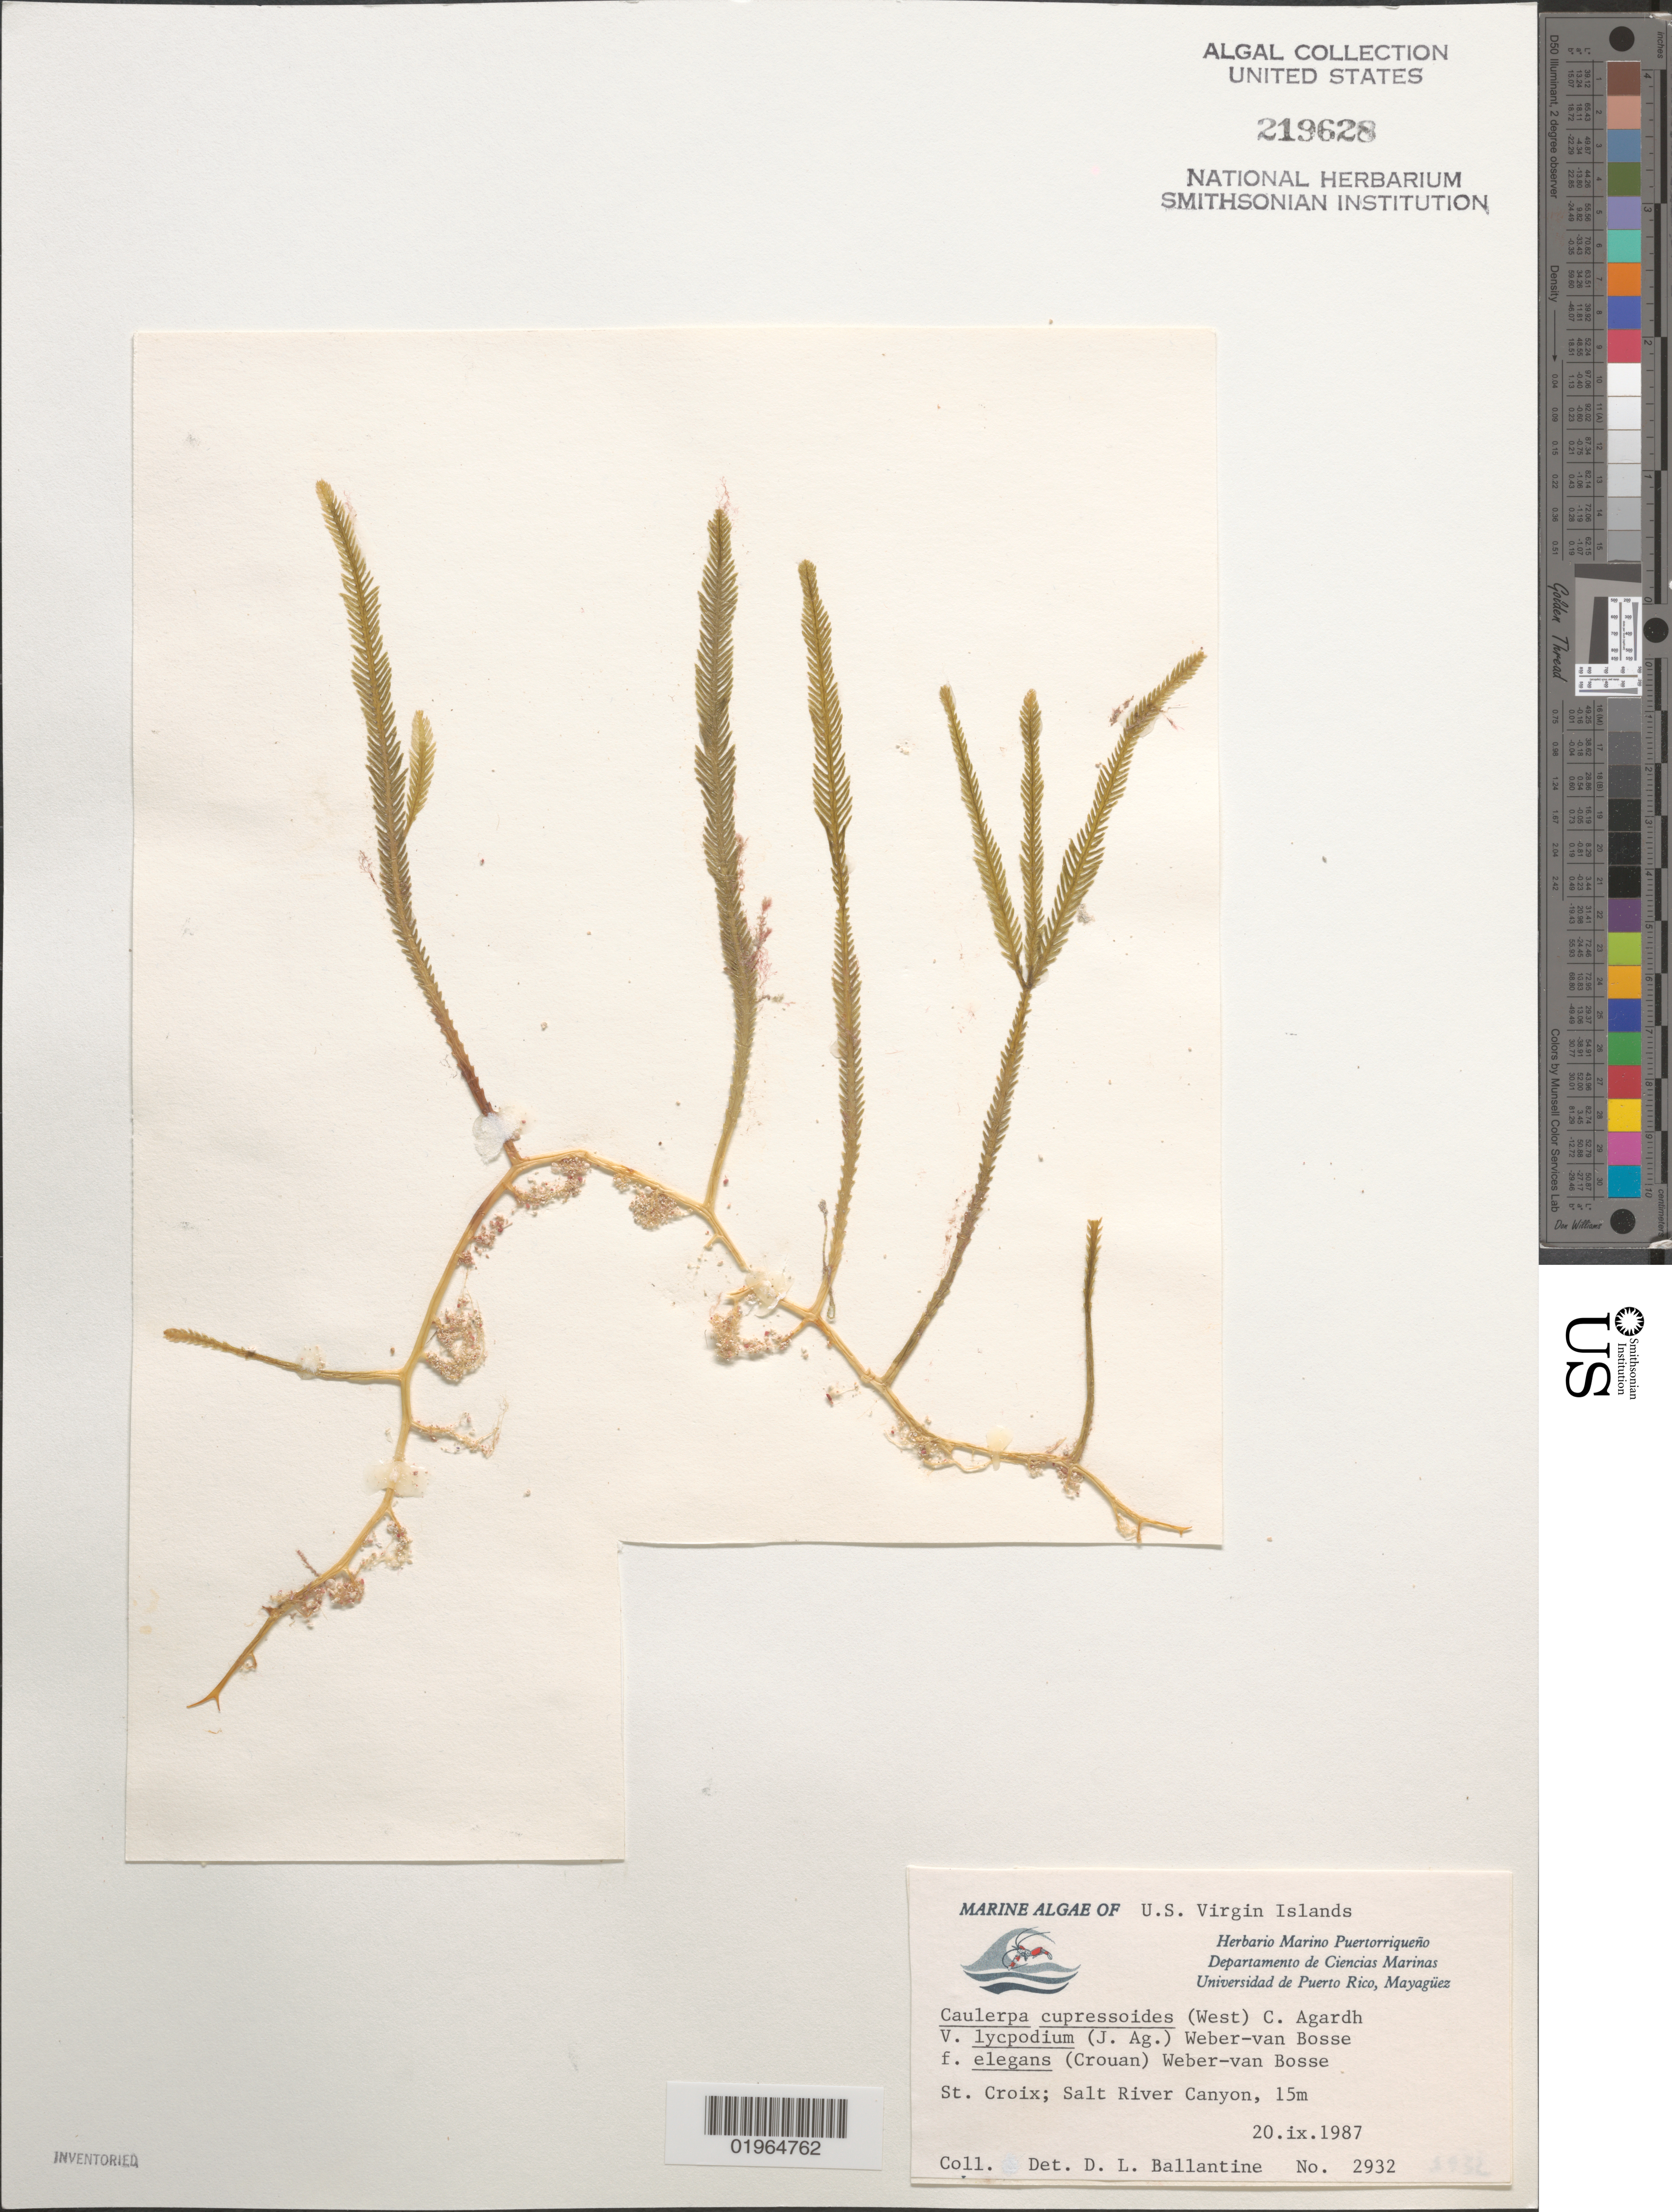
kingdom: Plantae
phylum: Chlorophyta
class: Ulvophyceae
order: Bryopsidales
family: Caulerpaceae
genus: Caulerpa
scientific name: Caulerpa cupressoides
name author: (Vahl) C. Agardh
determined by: Ballantine, D. L.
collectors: D.L. Ballantine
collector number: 2932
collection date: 1987-09-20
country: U.S. Virgin Islands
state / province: St. Croix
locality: Salt River Canyon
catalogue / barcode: US 219628